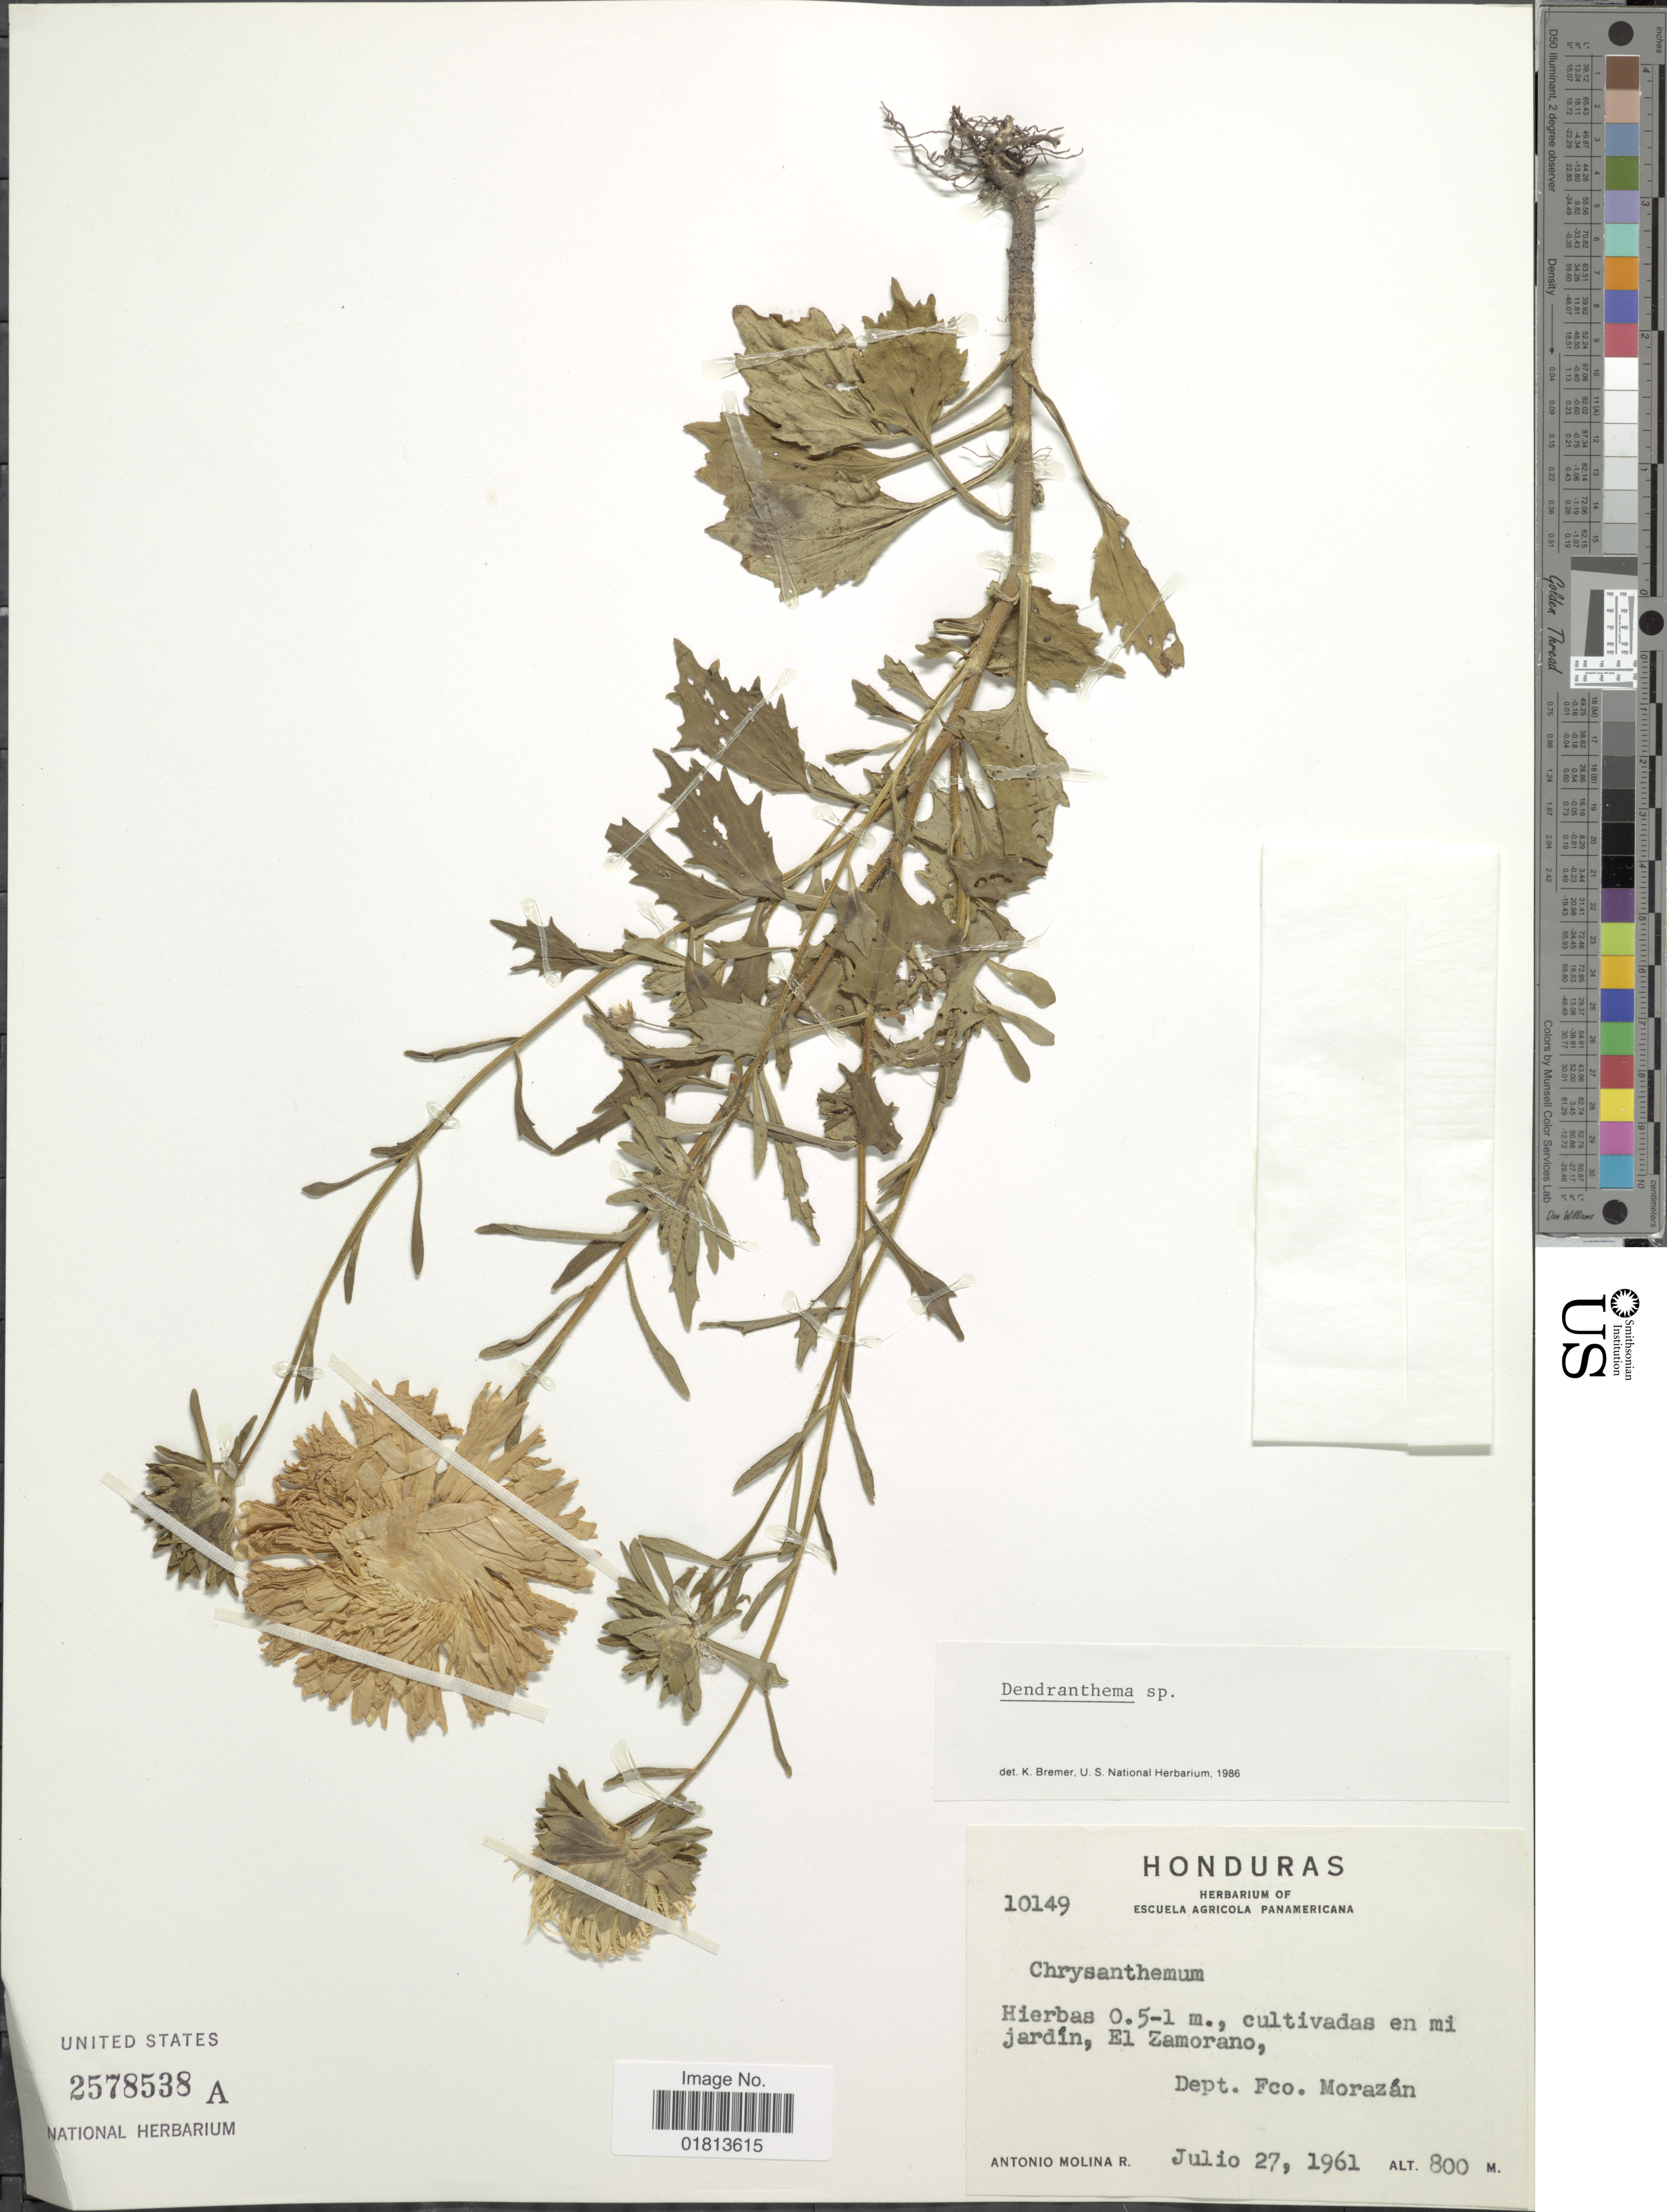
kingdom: Plantae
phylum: Tracheophyta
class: Magnoliopsida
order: Asterales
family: Asteraceae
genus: Dendranthema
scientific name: Dendranthema sp.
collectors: A. Molina R.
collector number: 10149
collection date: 1961-07-27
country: Honduras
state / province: Fco. Morazán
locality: Cultivadas en mi jardin, El Zamorano, Dept. Fco. Morazan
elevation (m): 800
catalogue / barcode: US 2578538A